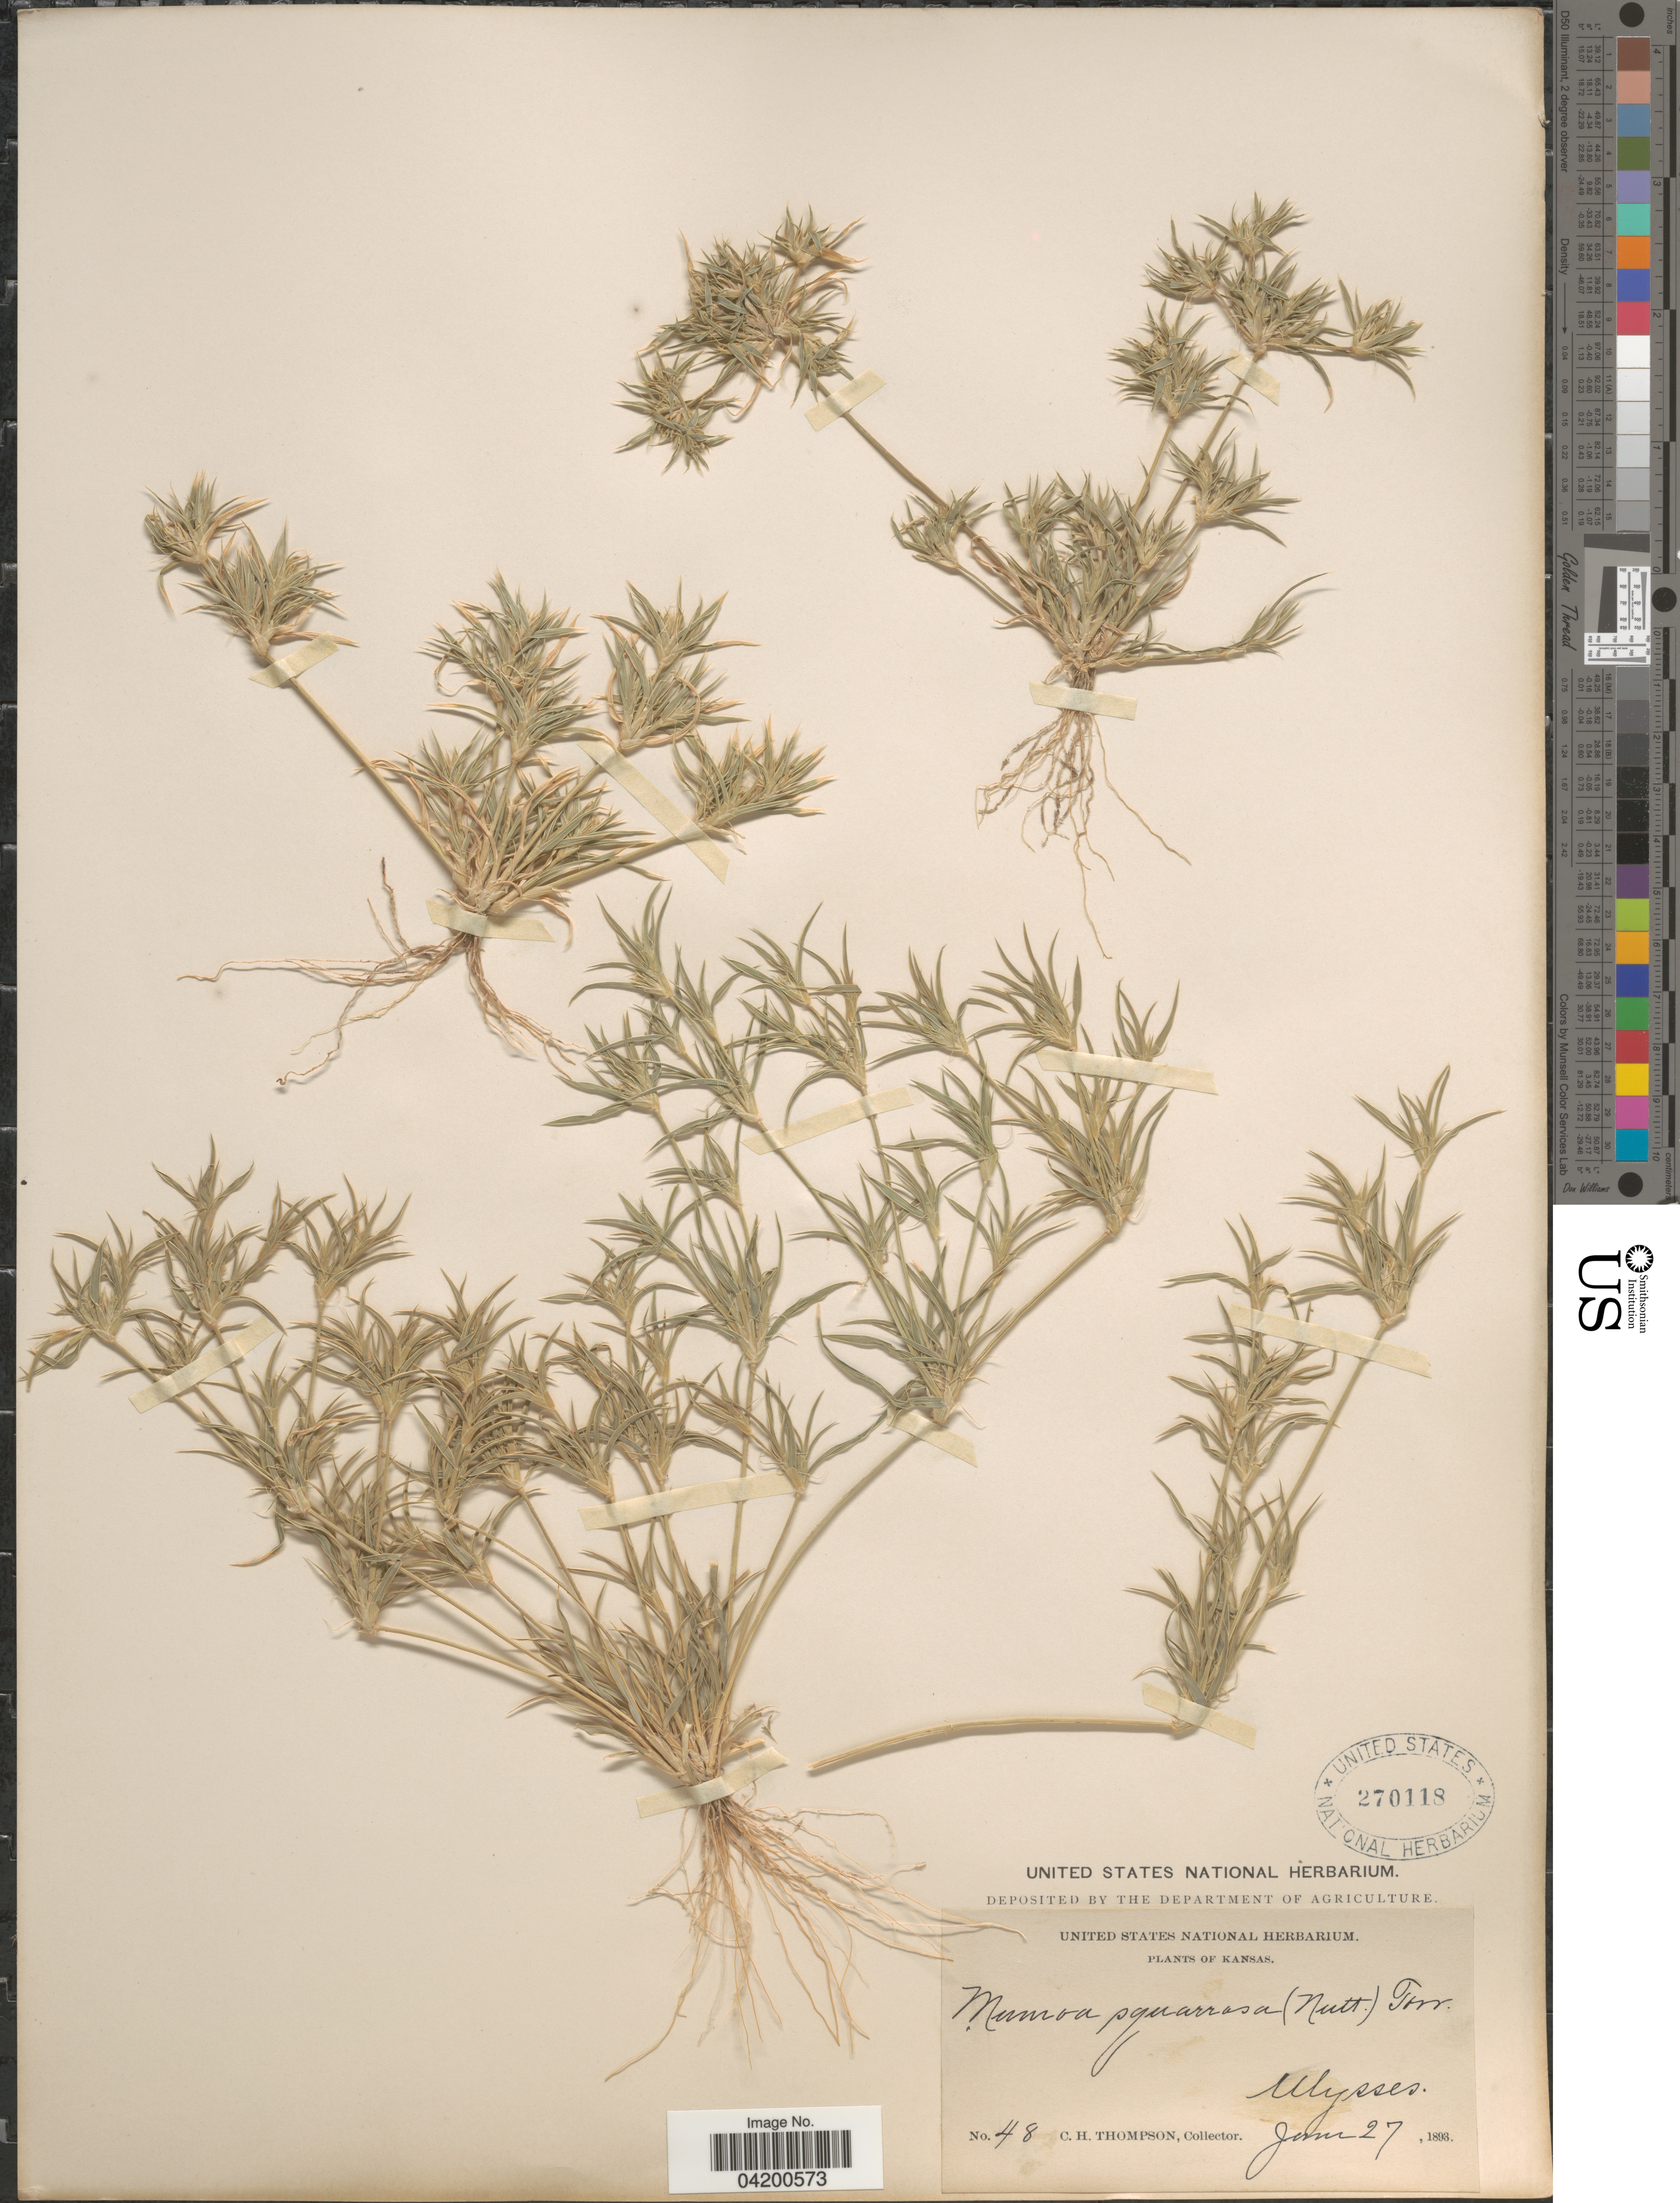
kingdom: Plantae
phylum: Tracheophyta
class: Liliopsida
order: Poales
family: Poaceae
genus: Munroa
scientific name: Munroa squarrosa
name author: (Nutt.) Torr.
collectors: C. H. Thompson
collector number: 48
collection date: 1893-06-27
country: United States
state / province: Kansas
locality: Ulysses.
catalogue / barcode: US 270118